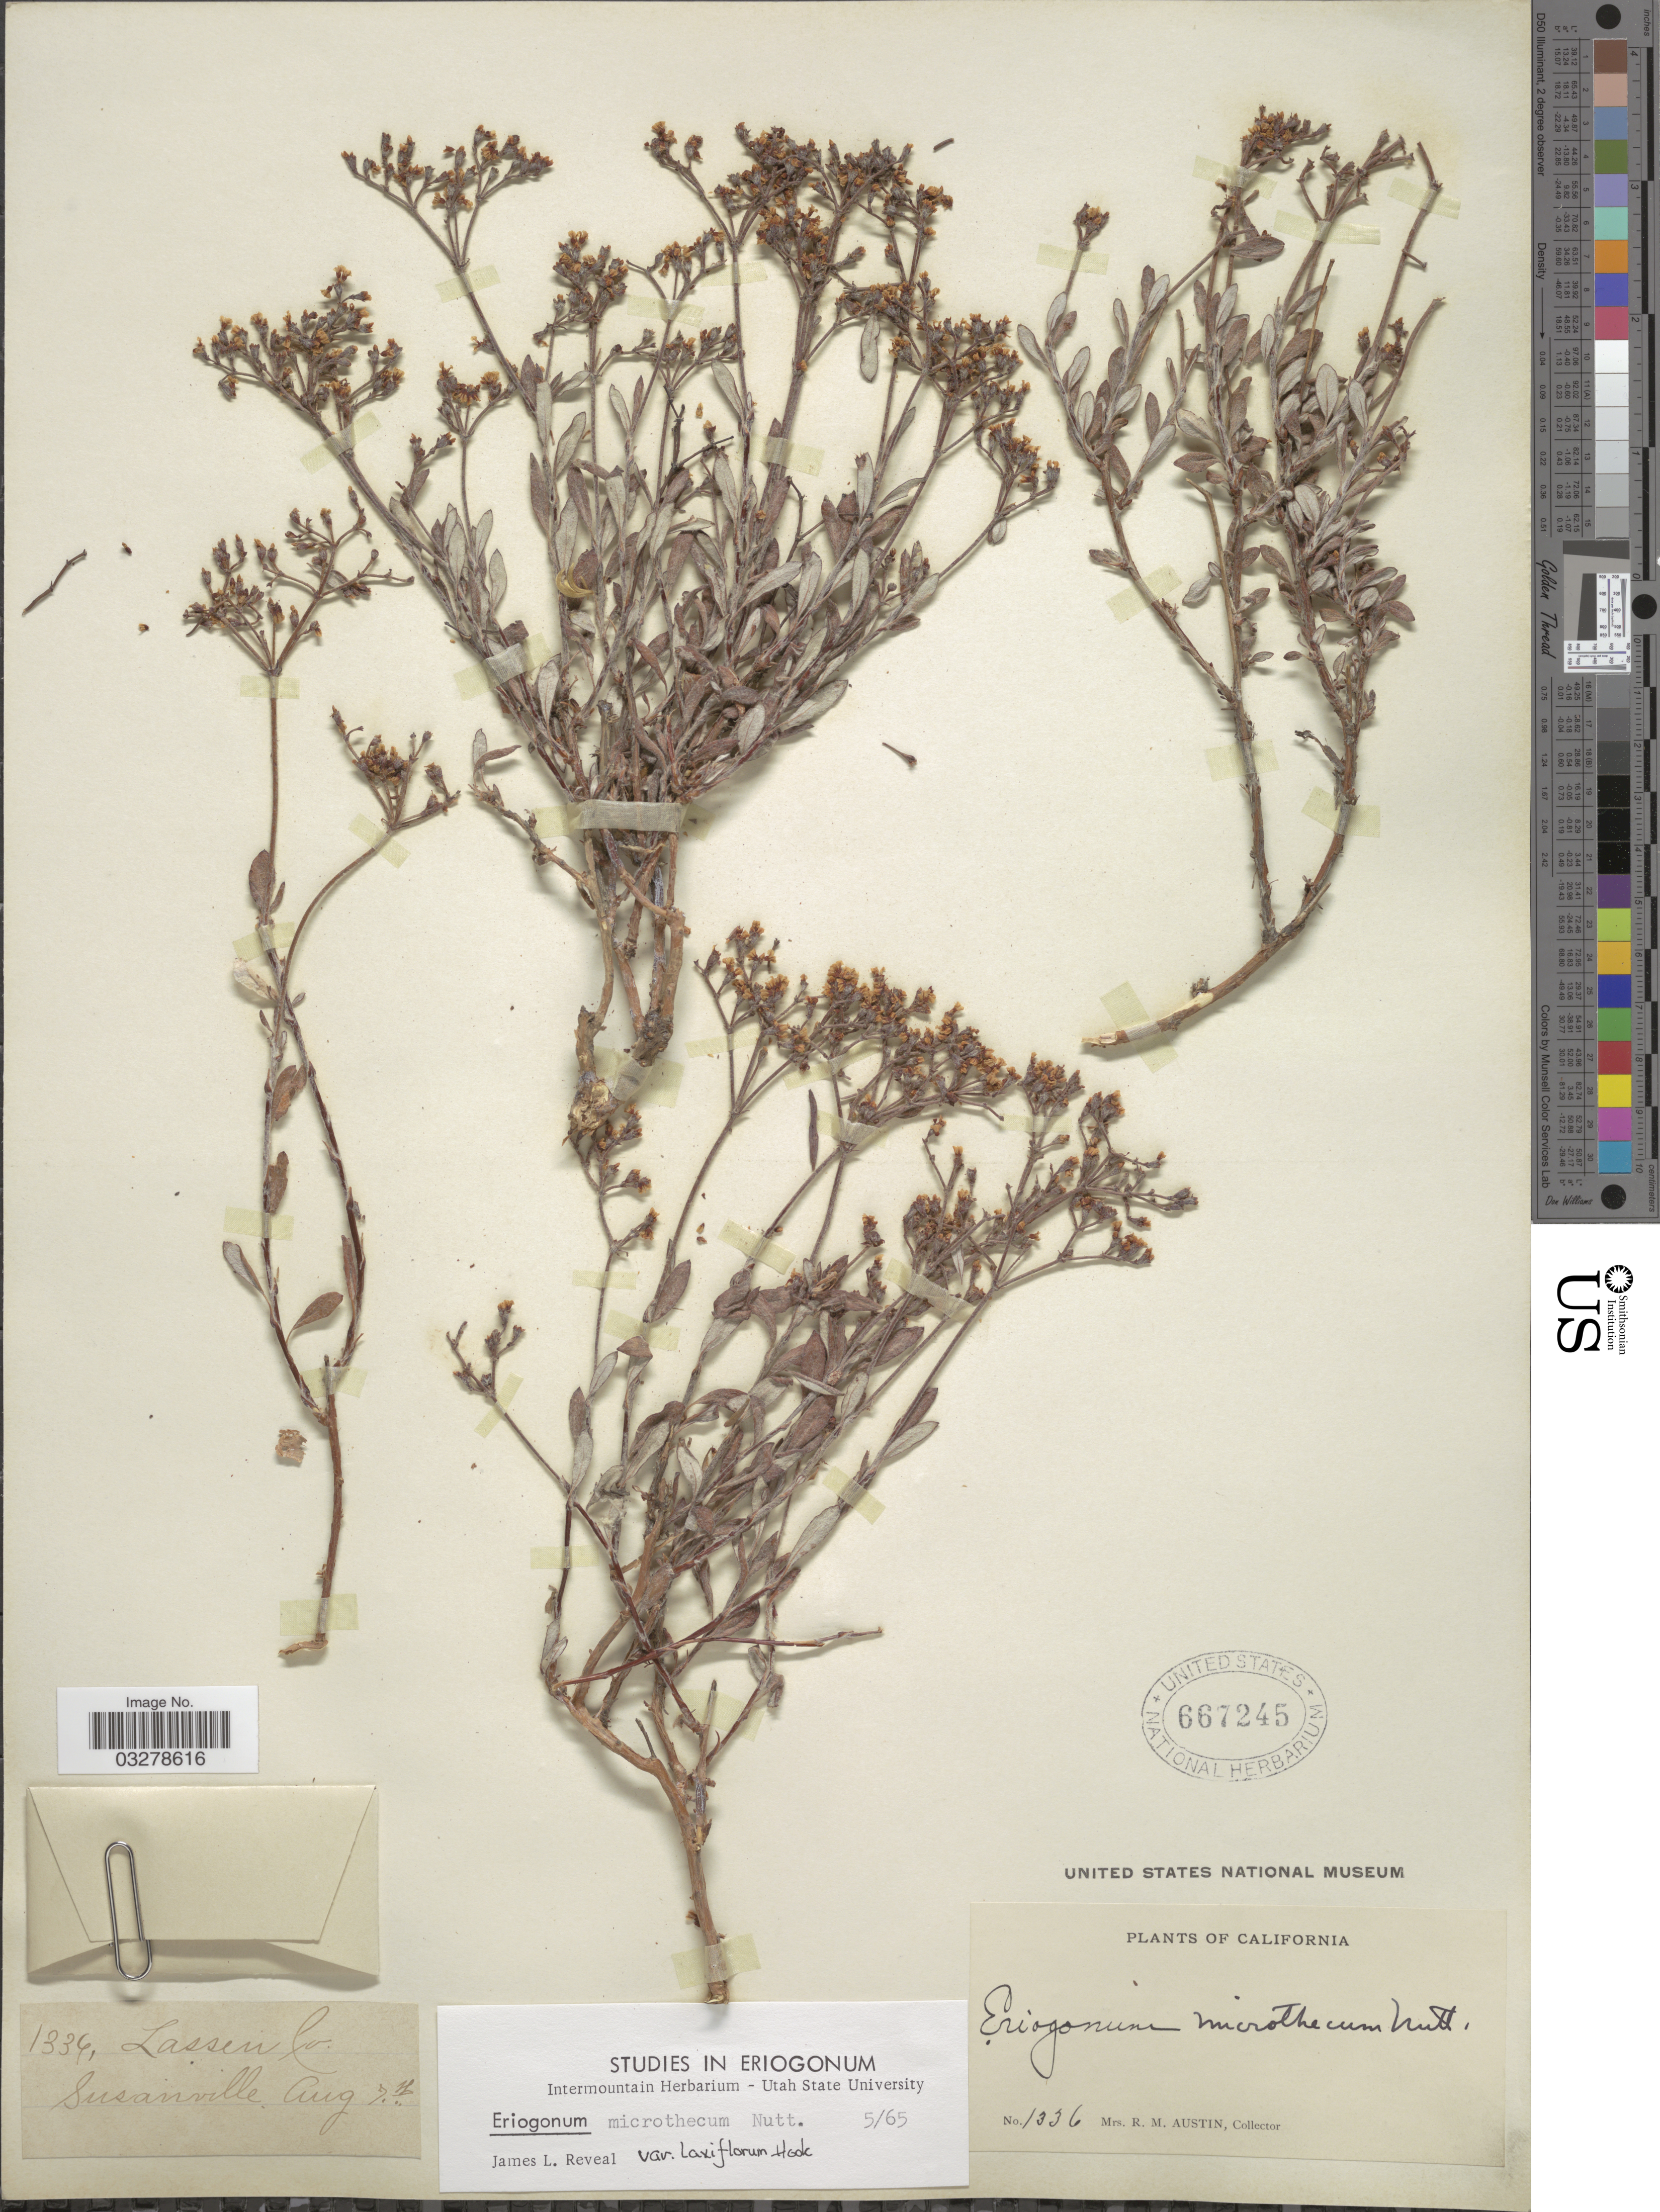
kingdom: Plantae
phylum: Tracheophyta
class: Magnoliopsida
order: Caryophyllales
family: Polygonaceae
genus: Eriogonum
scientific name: Eriogonum microtheca var. laxiflorum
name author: Hook.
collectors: R. Austin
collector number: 1336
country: United States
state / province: California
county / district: Lassen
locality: Lassen Co. Susanville.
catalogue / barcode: US 667245